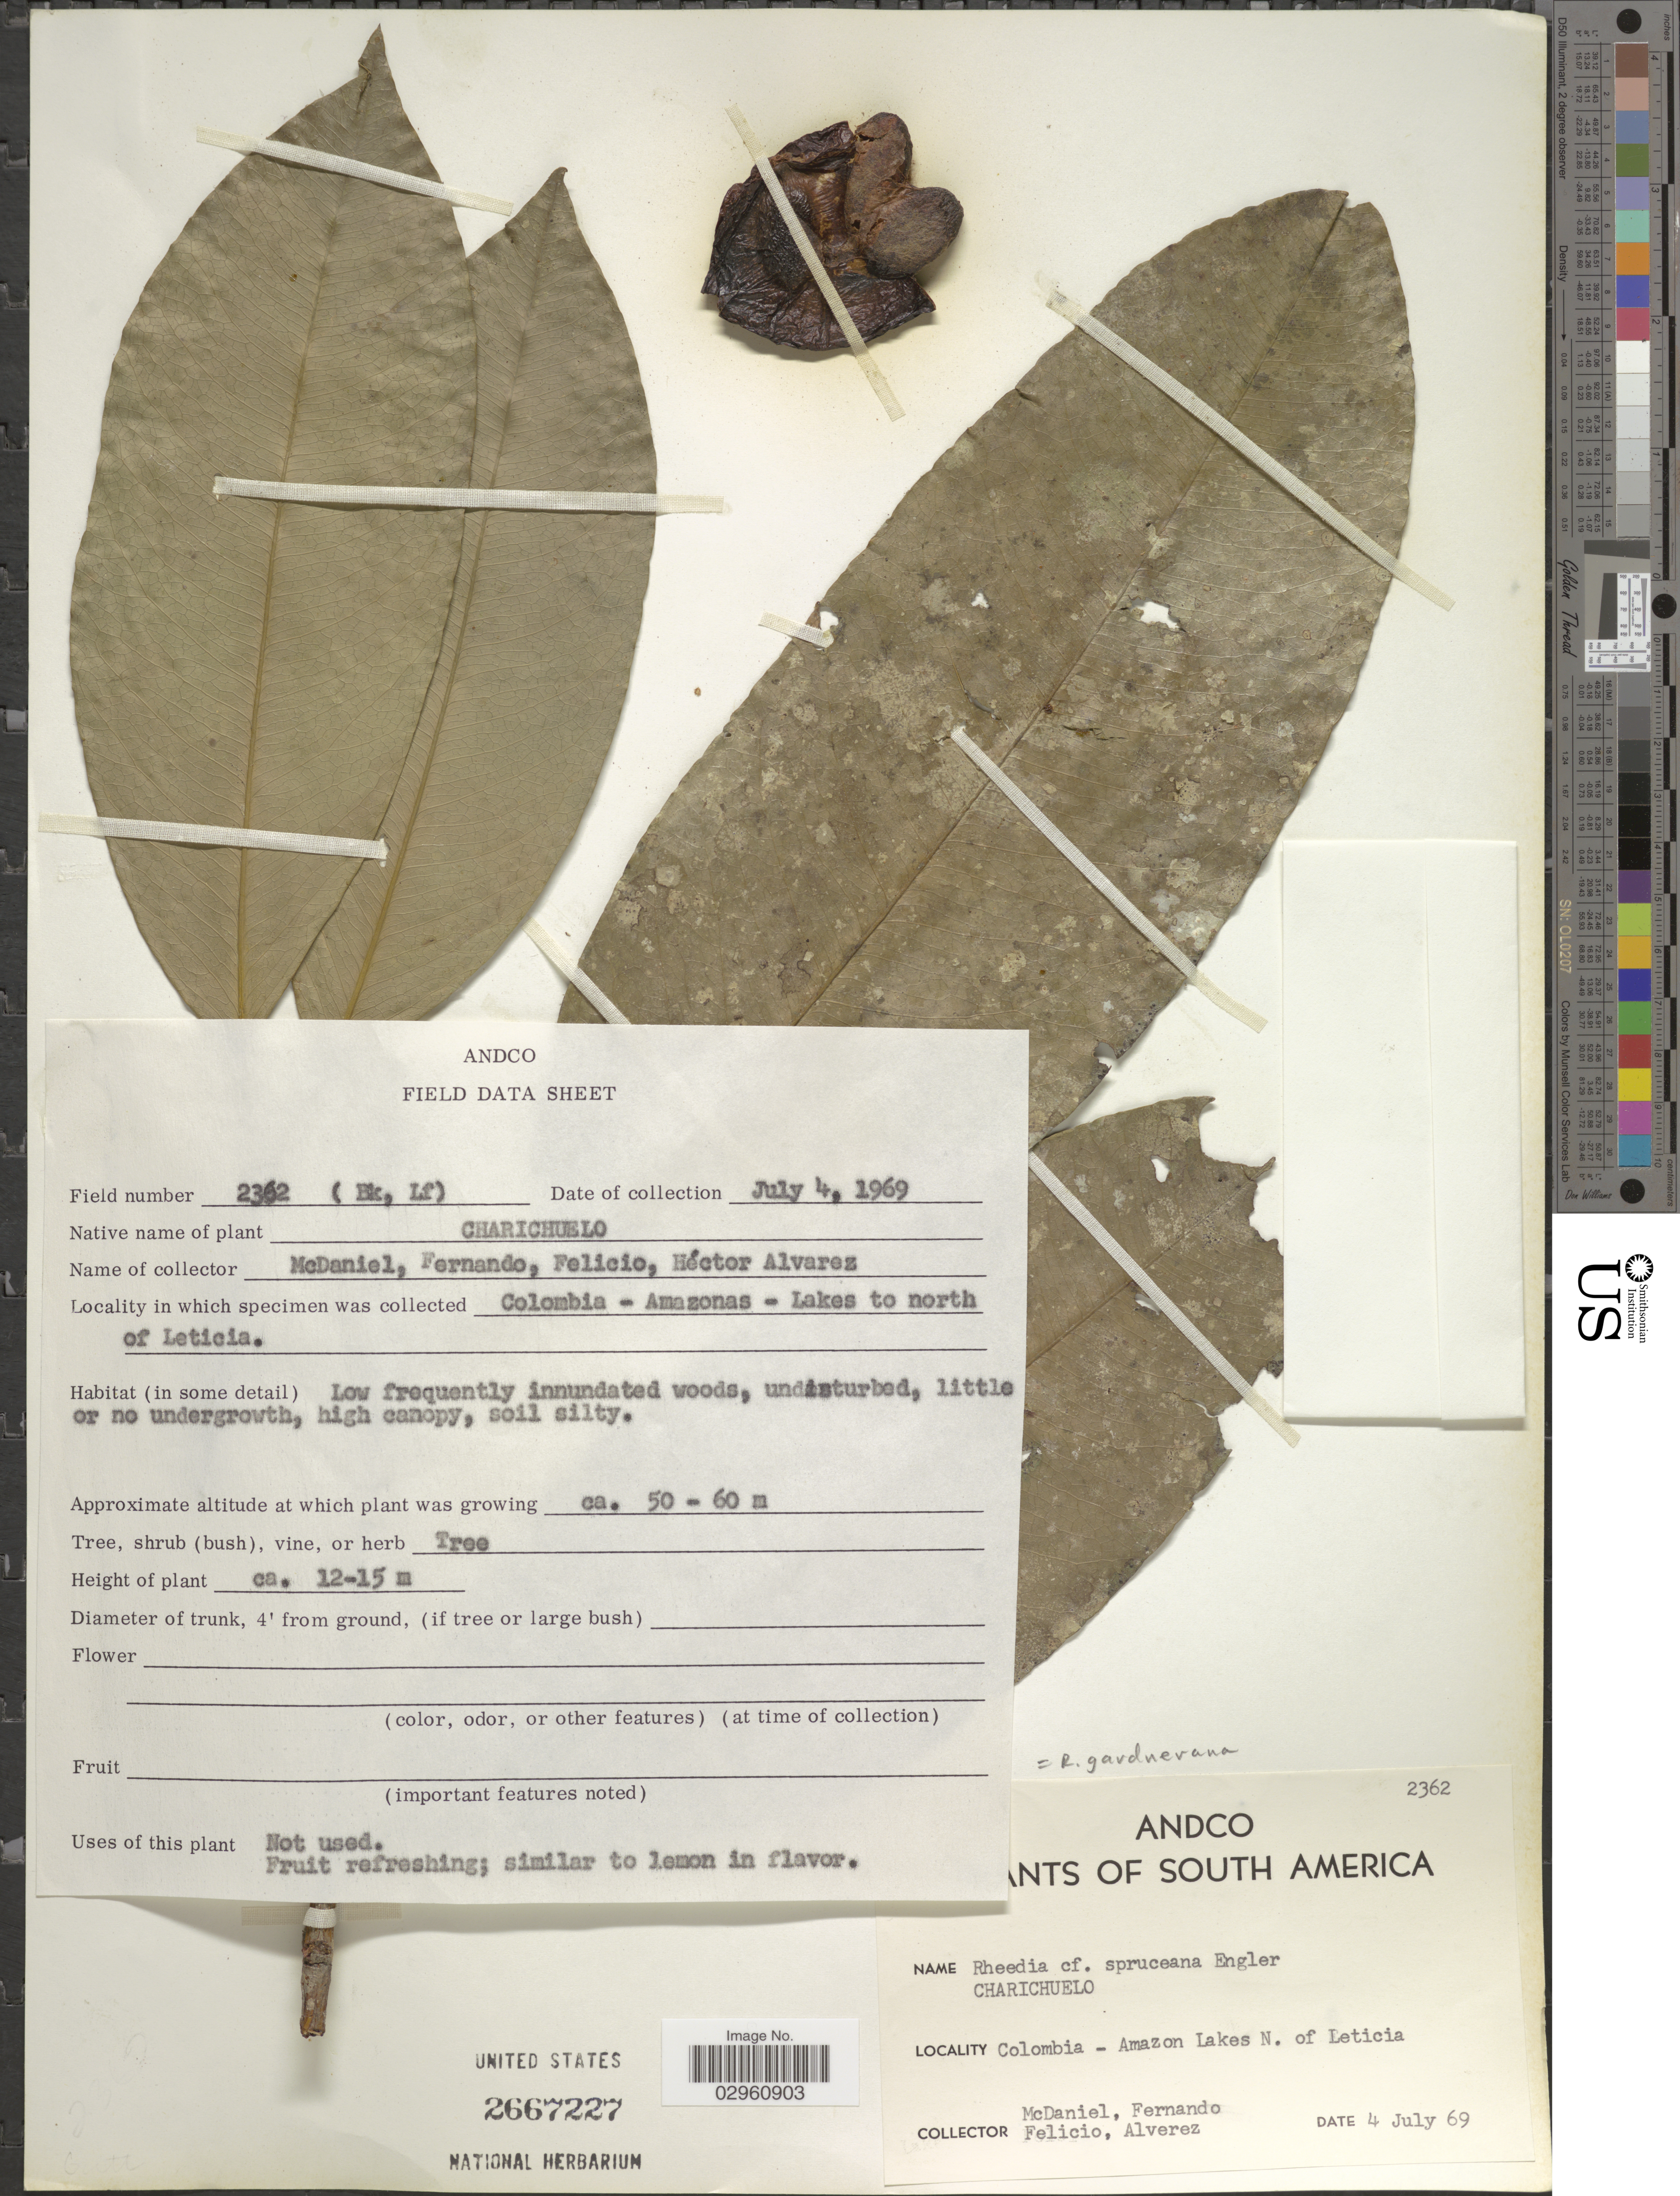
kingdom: Plantae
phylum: Tracheophyta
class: Magnoliopsida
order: Malpighiales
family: Clusiaceae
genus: Garcinia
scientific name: Garcinia sp.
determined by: Strong, Mark T., (BOT), Smithsonian Institution - National Museum of Natural History (UNITED STATES)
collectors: -- McDaniel, -- Fernando, -- Felicio & H. Alvarez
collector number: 2362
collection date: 1969-07-04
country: Colombia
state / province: Amazônas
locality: Andco. Amazon Lakes N. of Leticia.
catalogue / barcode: US 2667227